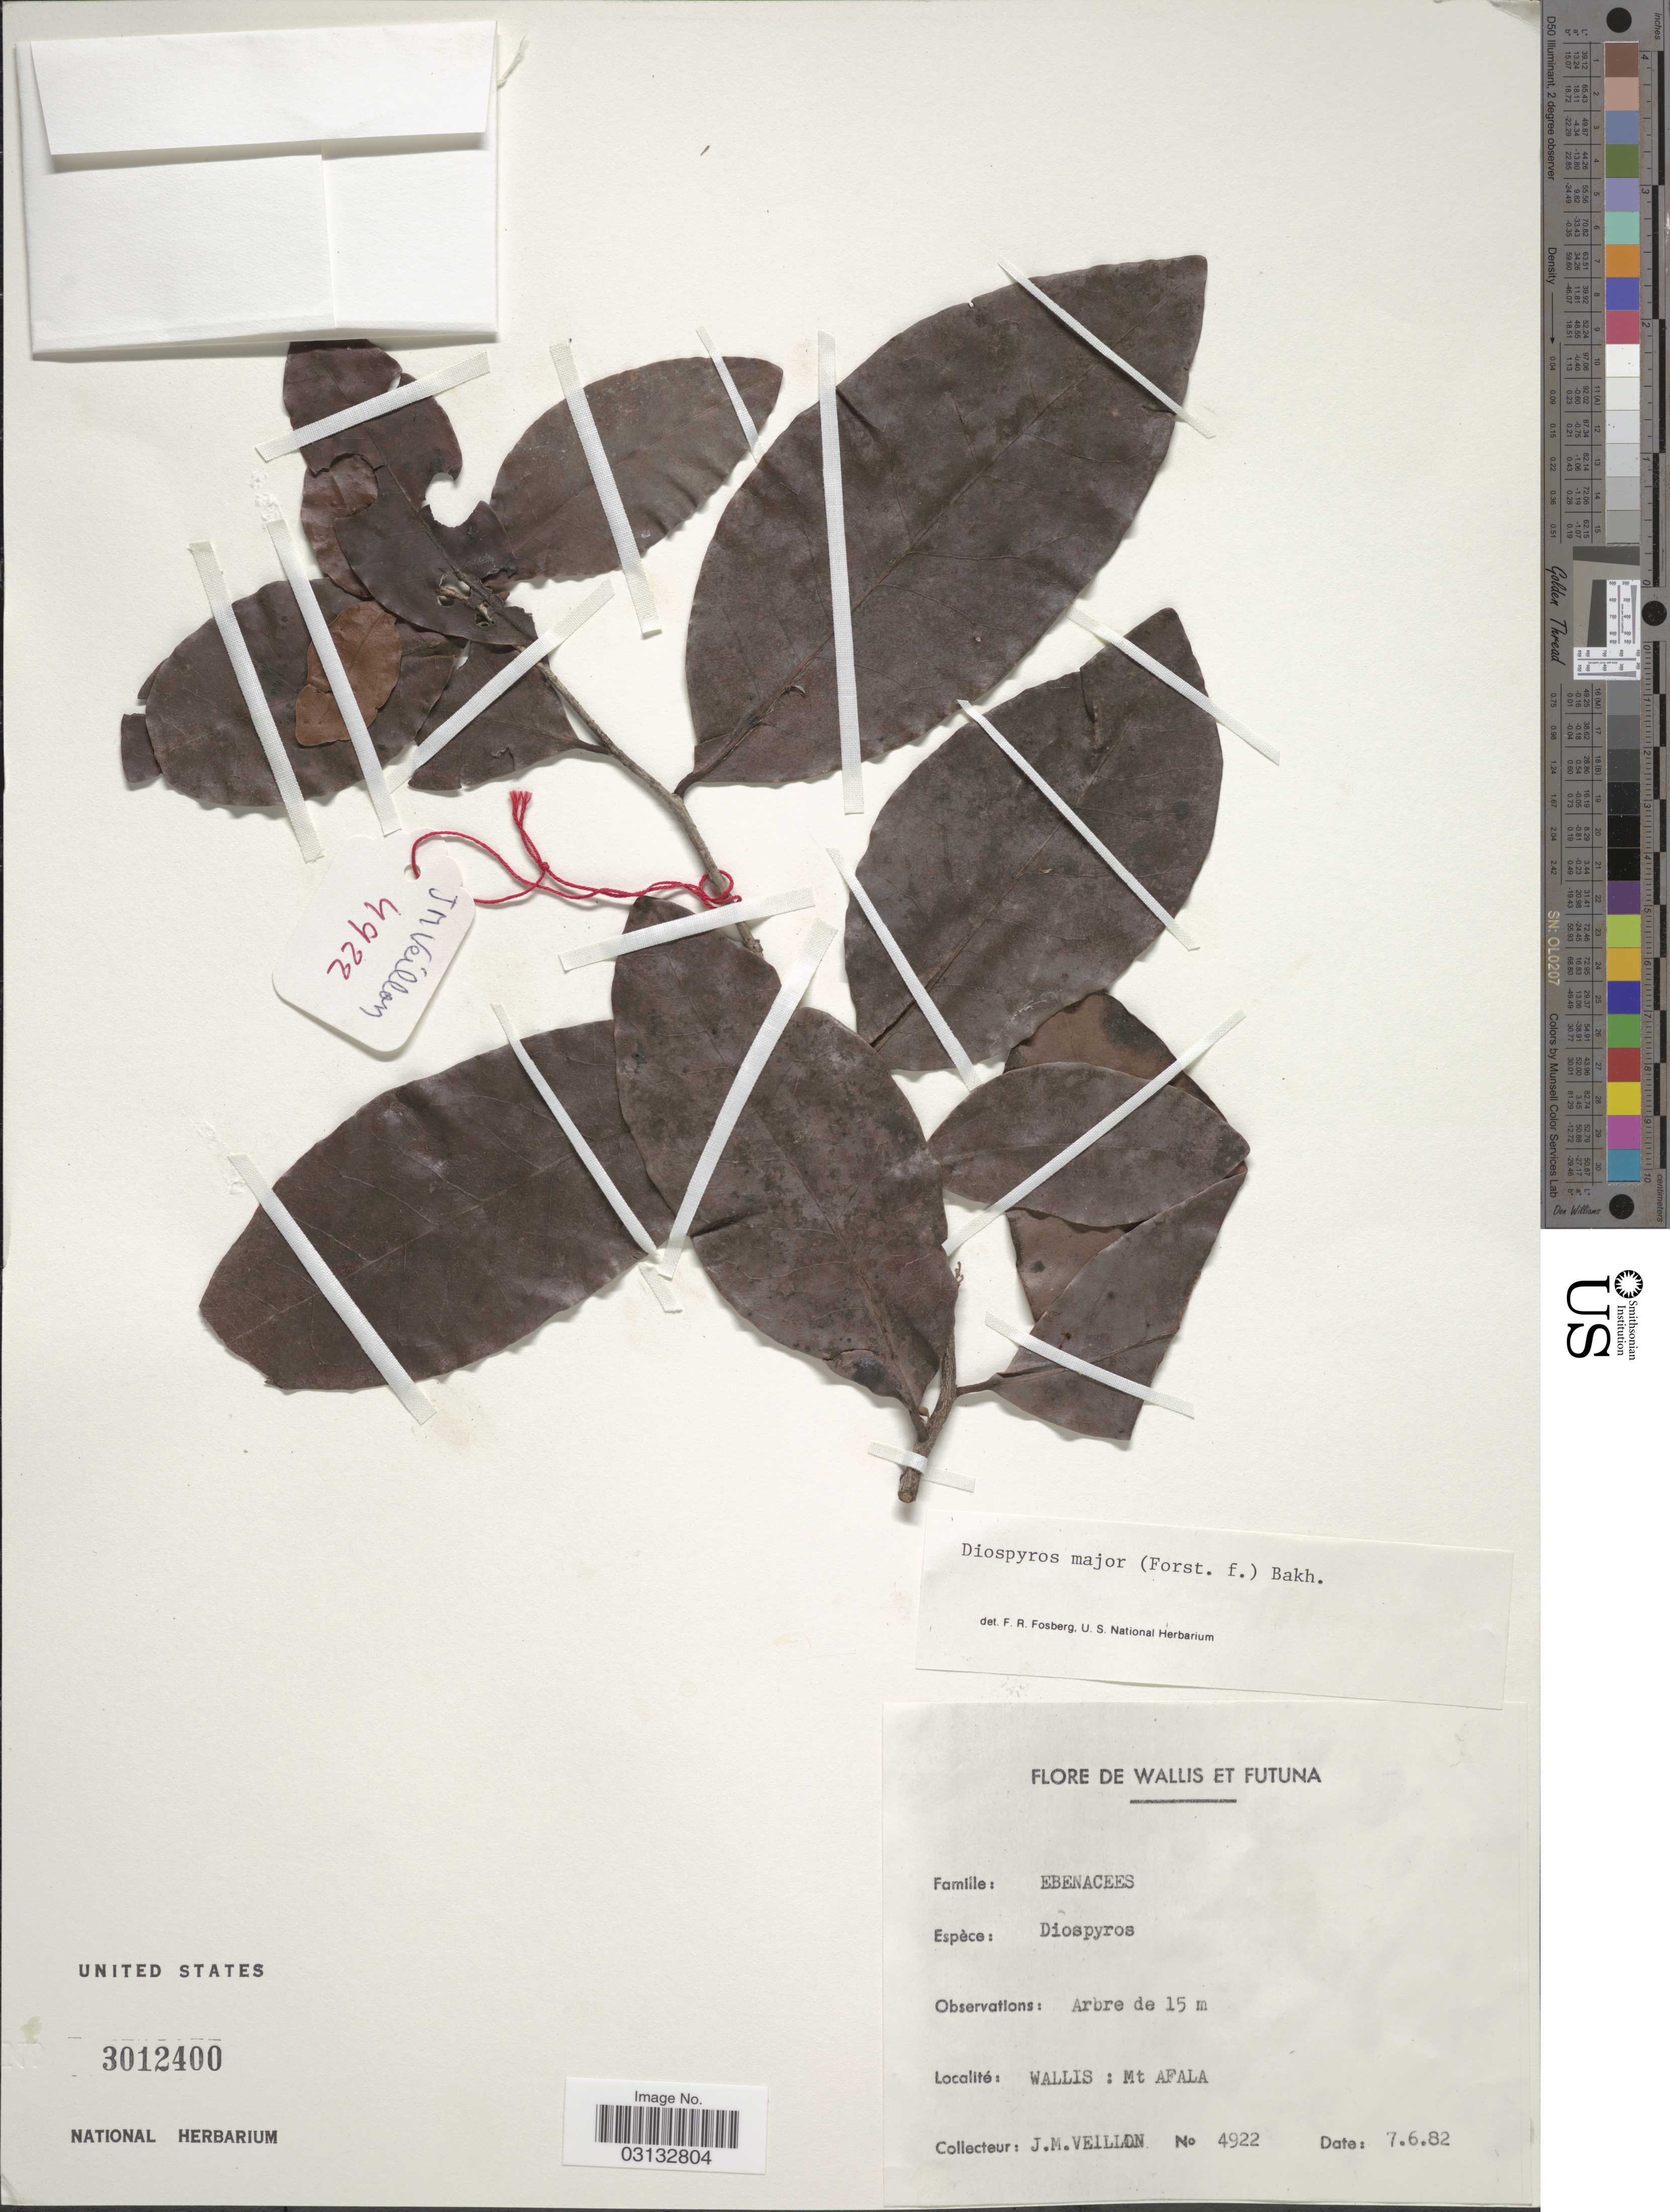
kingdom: Plantae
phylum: Tracheophyta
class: Magnoliopsida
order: Ericales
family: Ebenaceae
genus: Diospyros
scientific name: Diospyros major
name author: (G. Forst.) Bakh.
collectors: J. Veillon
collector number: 4922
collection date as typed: Transcribed d/m/y: 7/6/82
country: Wallis and Futuna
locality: Wallis: Mt. Afala.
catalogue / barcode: US 3012400